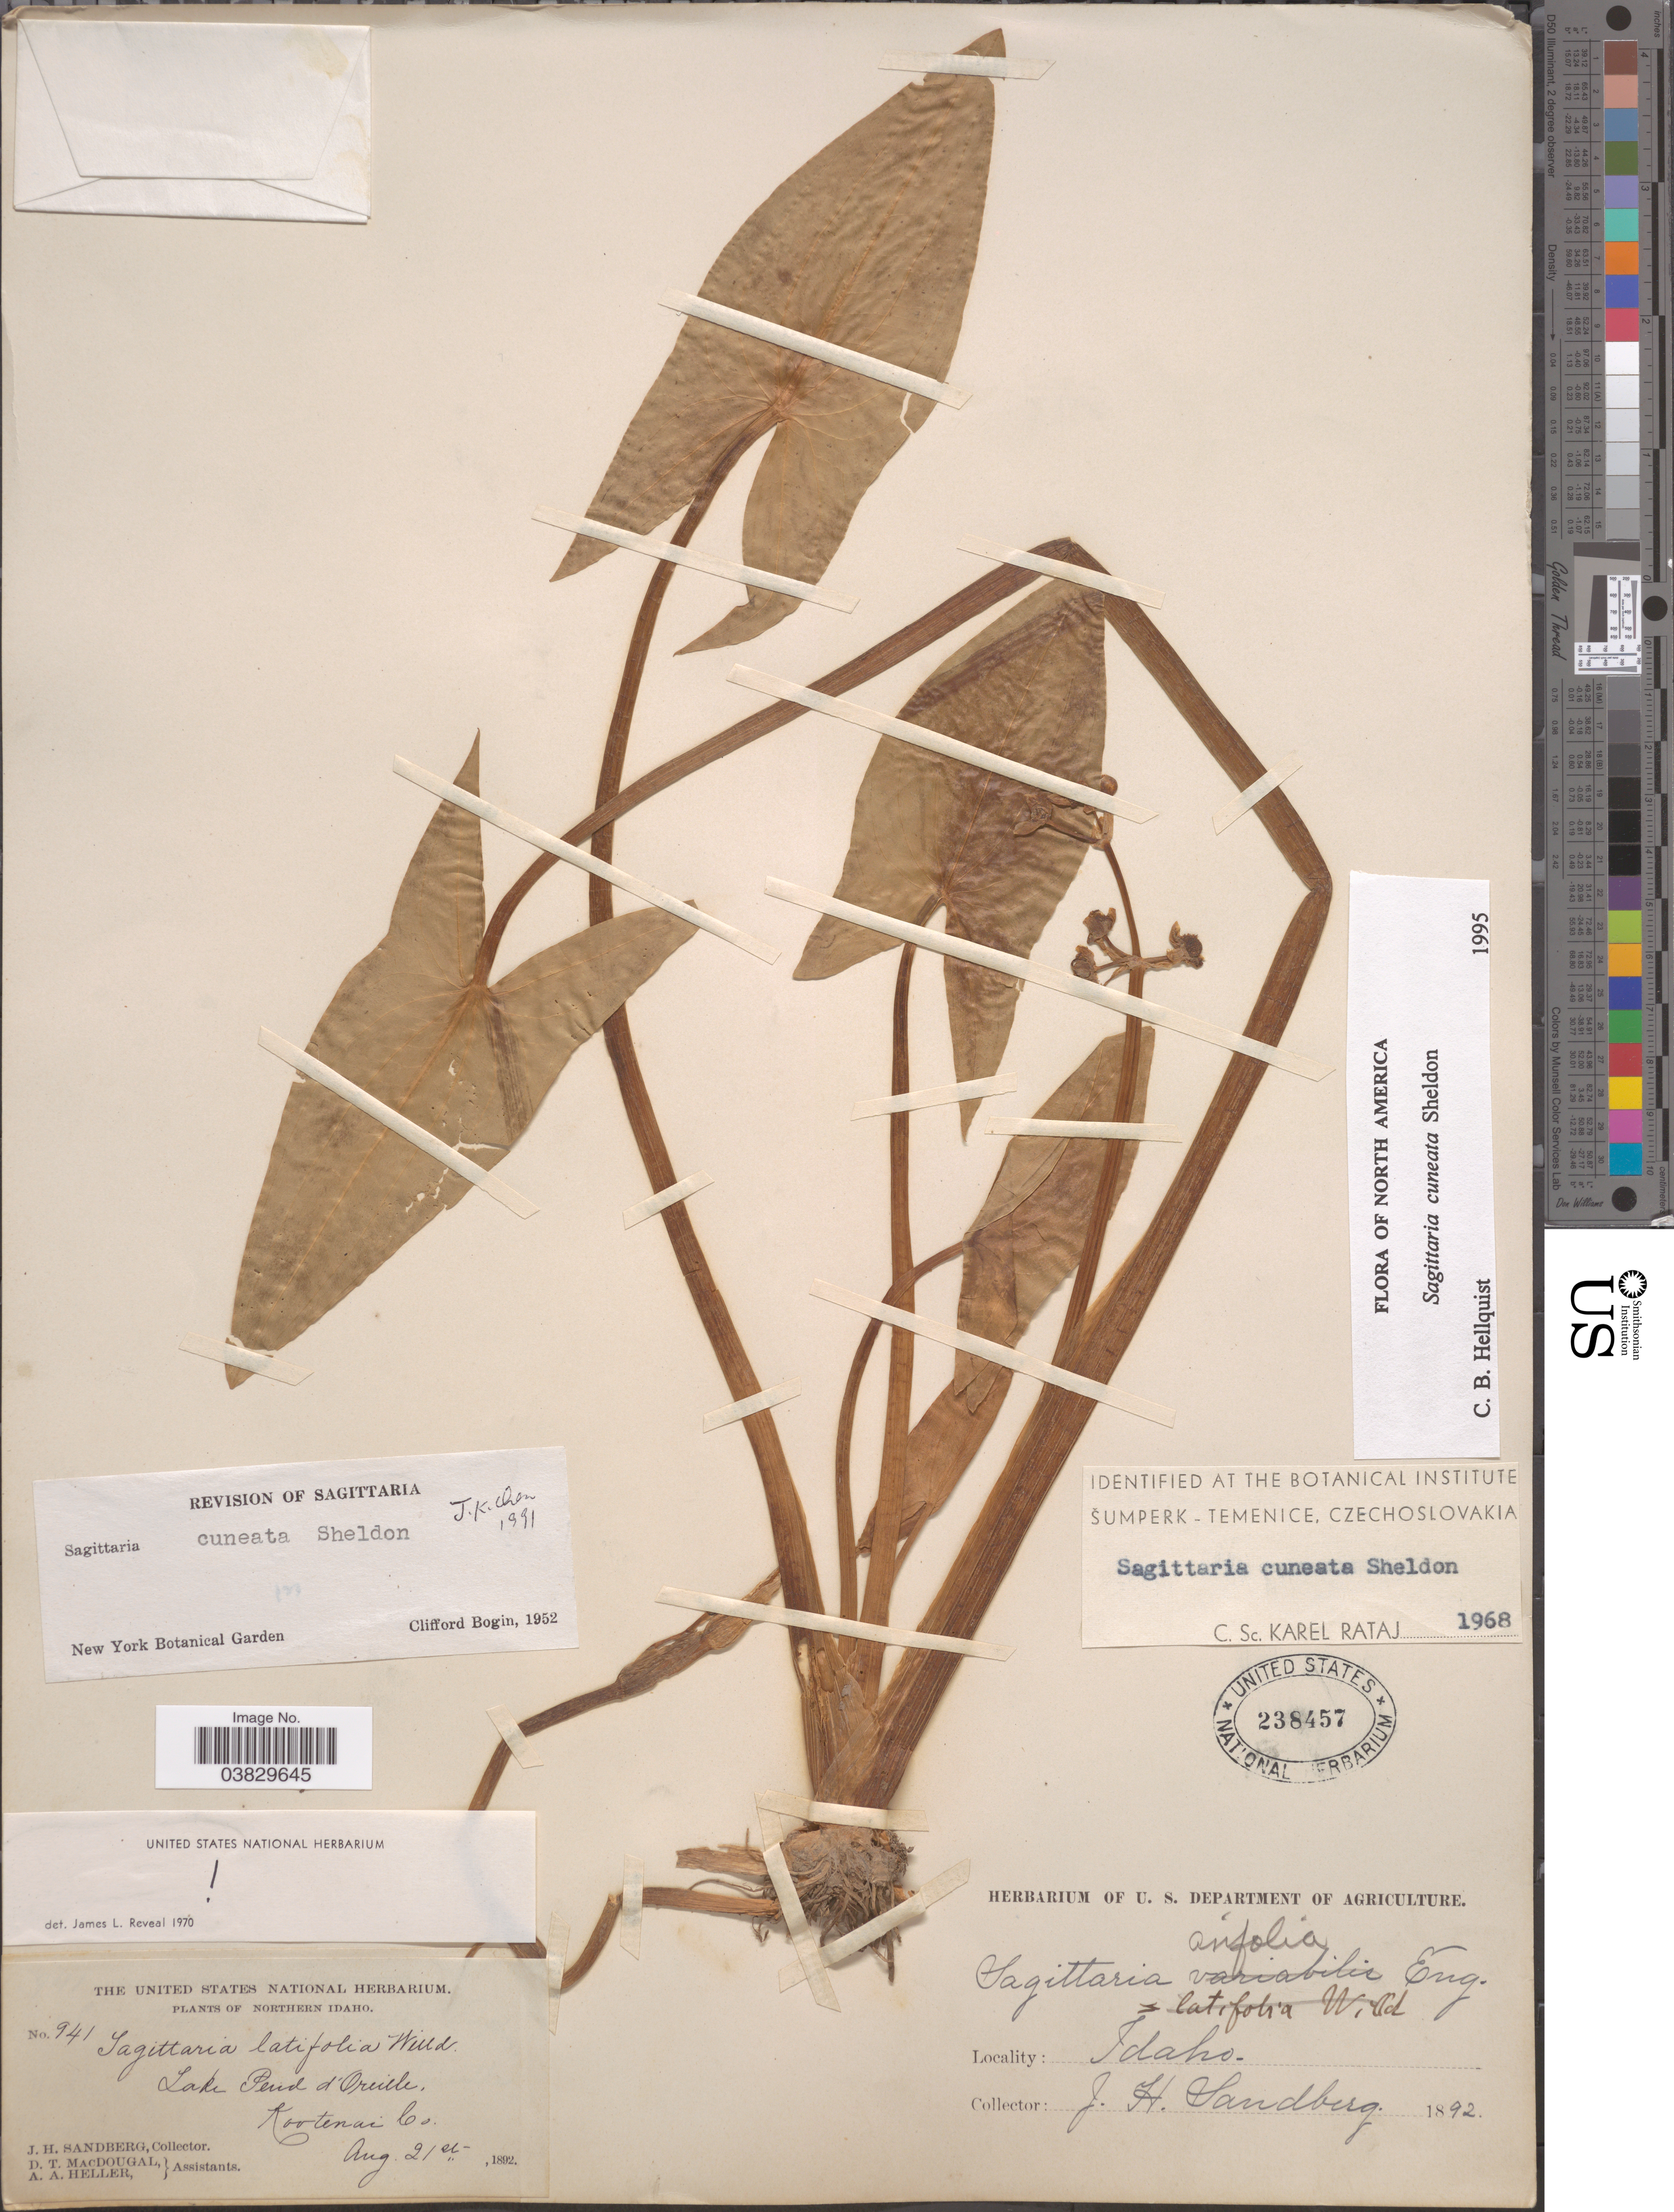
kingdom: Plantae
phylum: Tracheophyta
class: Liliopsida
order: Alismatales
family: Alismataceae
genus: Sagittaria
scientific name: Sagittaria cuneata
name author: E. Sheld.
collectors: J. H. Sandberg, D. T. MacDougal & A. A. Heller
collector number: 941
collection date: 1892-08-21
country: United States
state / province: Idaho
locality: Northern Idaho. Lake Pend d'Oreille, Kootenai Co.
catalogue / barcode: US 238457